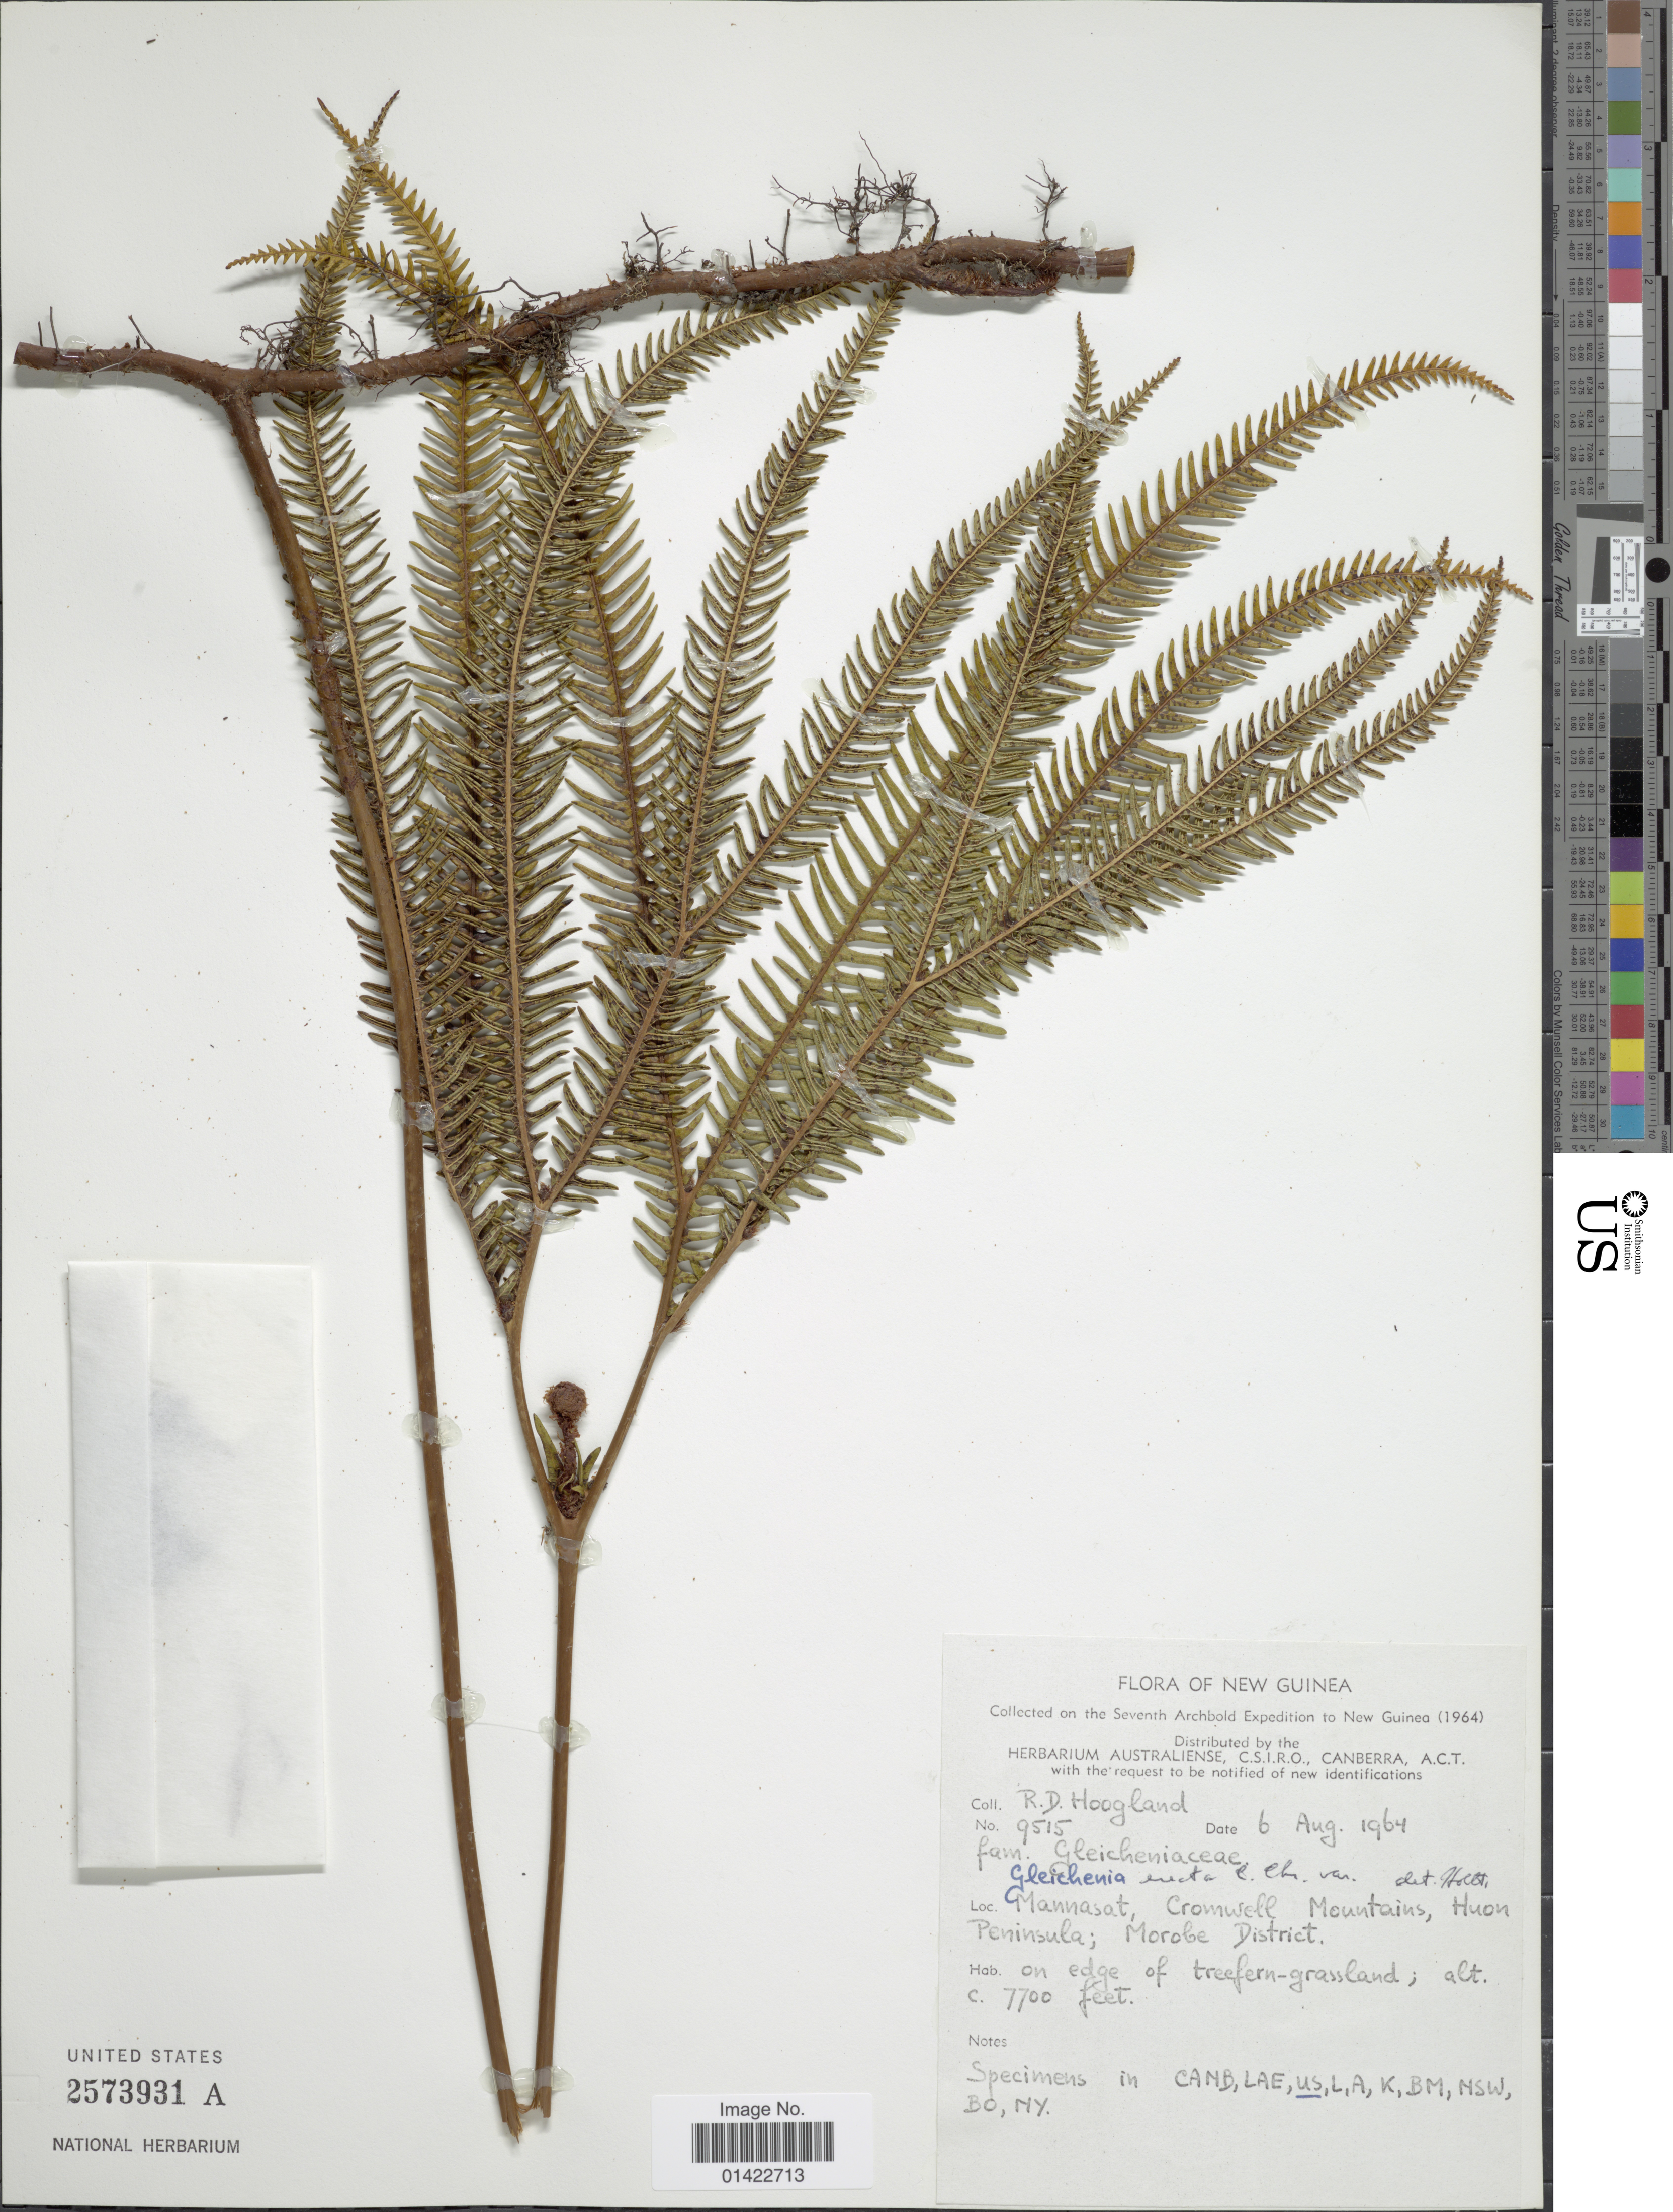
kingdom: Plantae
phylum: Tracheophyta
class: Polypodiopsida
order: Gleicheniales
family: Gleicheniaceae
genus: Sticherus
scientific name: Sticherus erectus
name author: (C. Chr.) Copel.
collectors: R. D. Hoogland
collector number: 9515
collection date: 1964-08-06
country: Papua New Guinea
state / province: Morobe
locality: New Guinea. Mannasat, Cromwell Mountains, Huon Peninsula.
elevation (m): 2347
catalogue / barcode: US 2573931